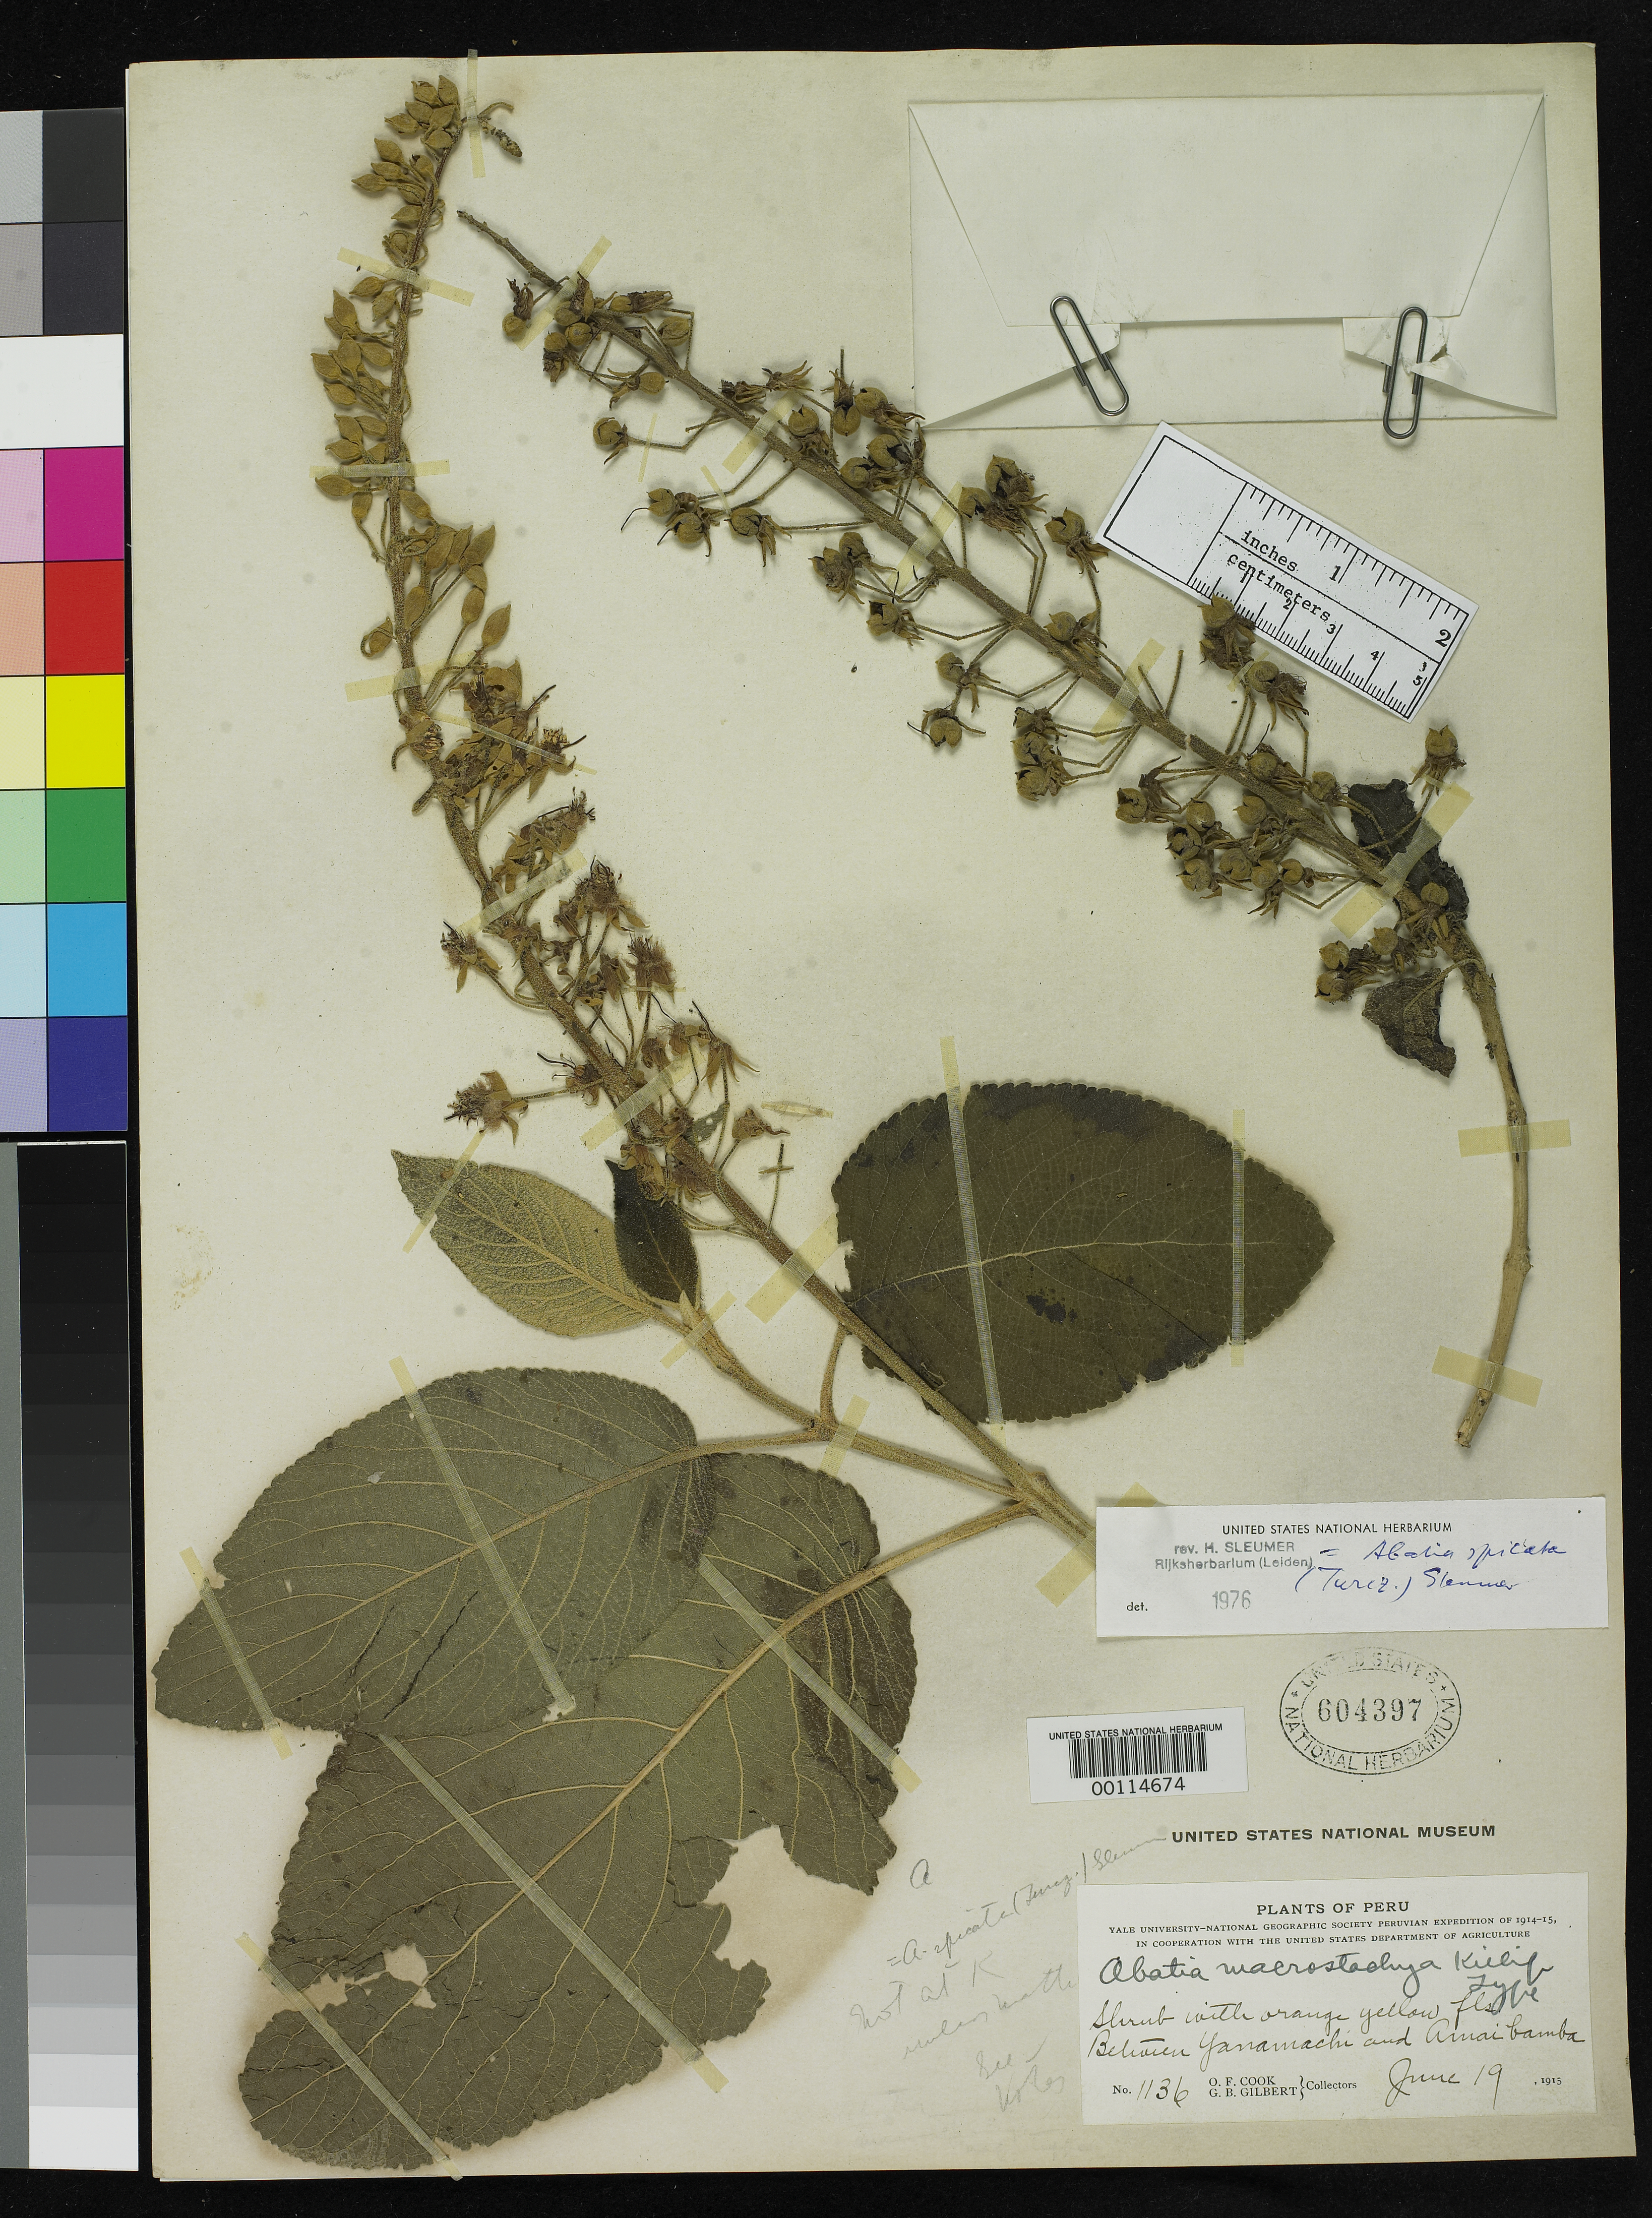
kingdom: Plantae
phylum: Tracheophyta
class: Magnoliopsida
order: Malpighiales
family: Salicaceae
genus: Abatia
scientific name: Abatia macrostachya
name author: Killip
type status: Holotype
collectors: O. F. Cook & G. B. Gilbert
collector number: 1136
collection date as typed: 19 Jun 1915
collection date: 1915-06-19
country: Peru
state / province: Cusco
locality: between Yanamechi and Amaibamba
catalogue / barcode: US 604397